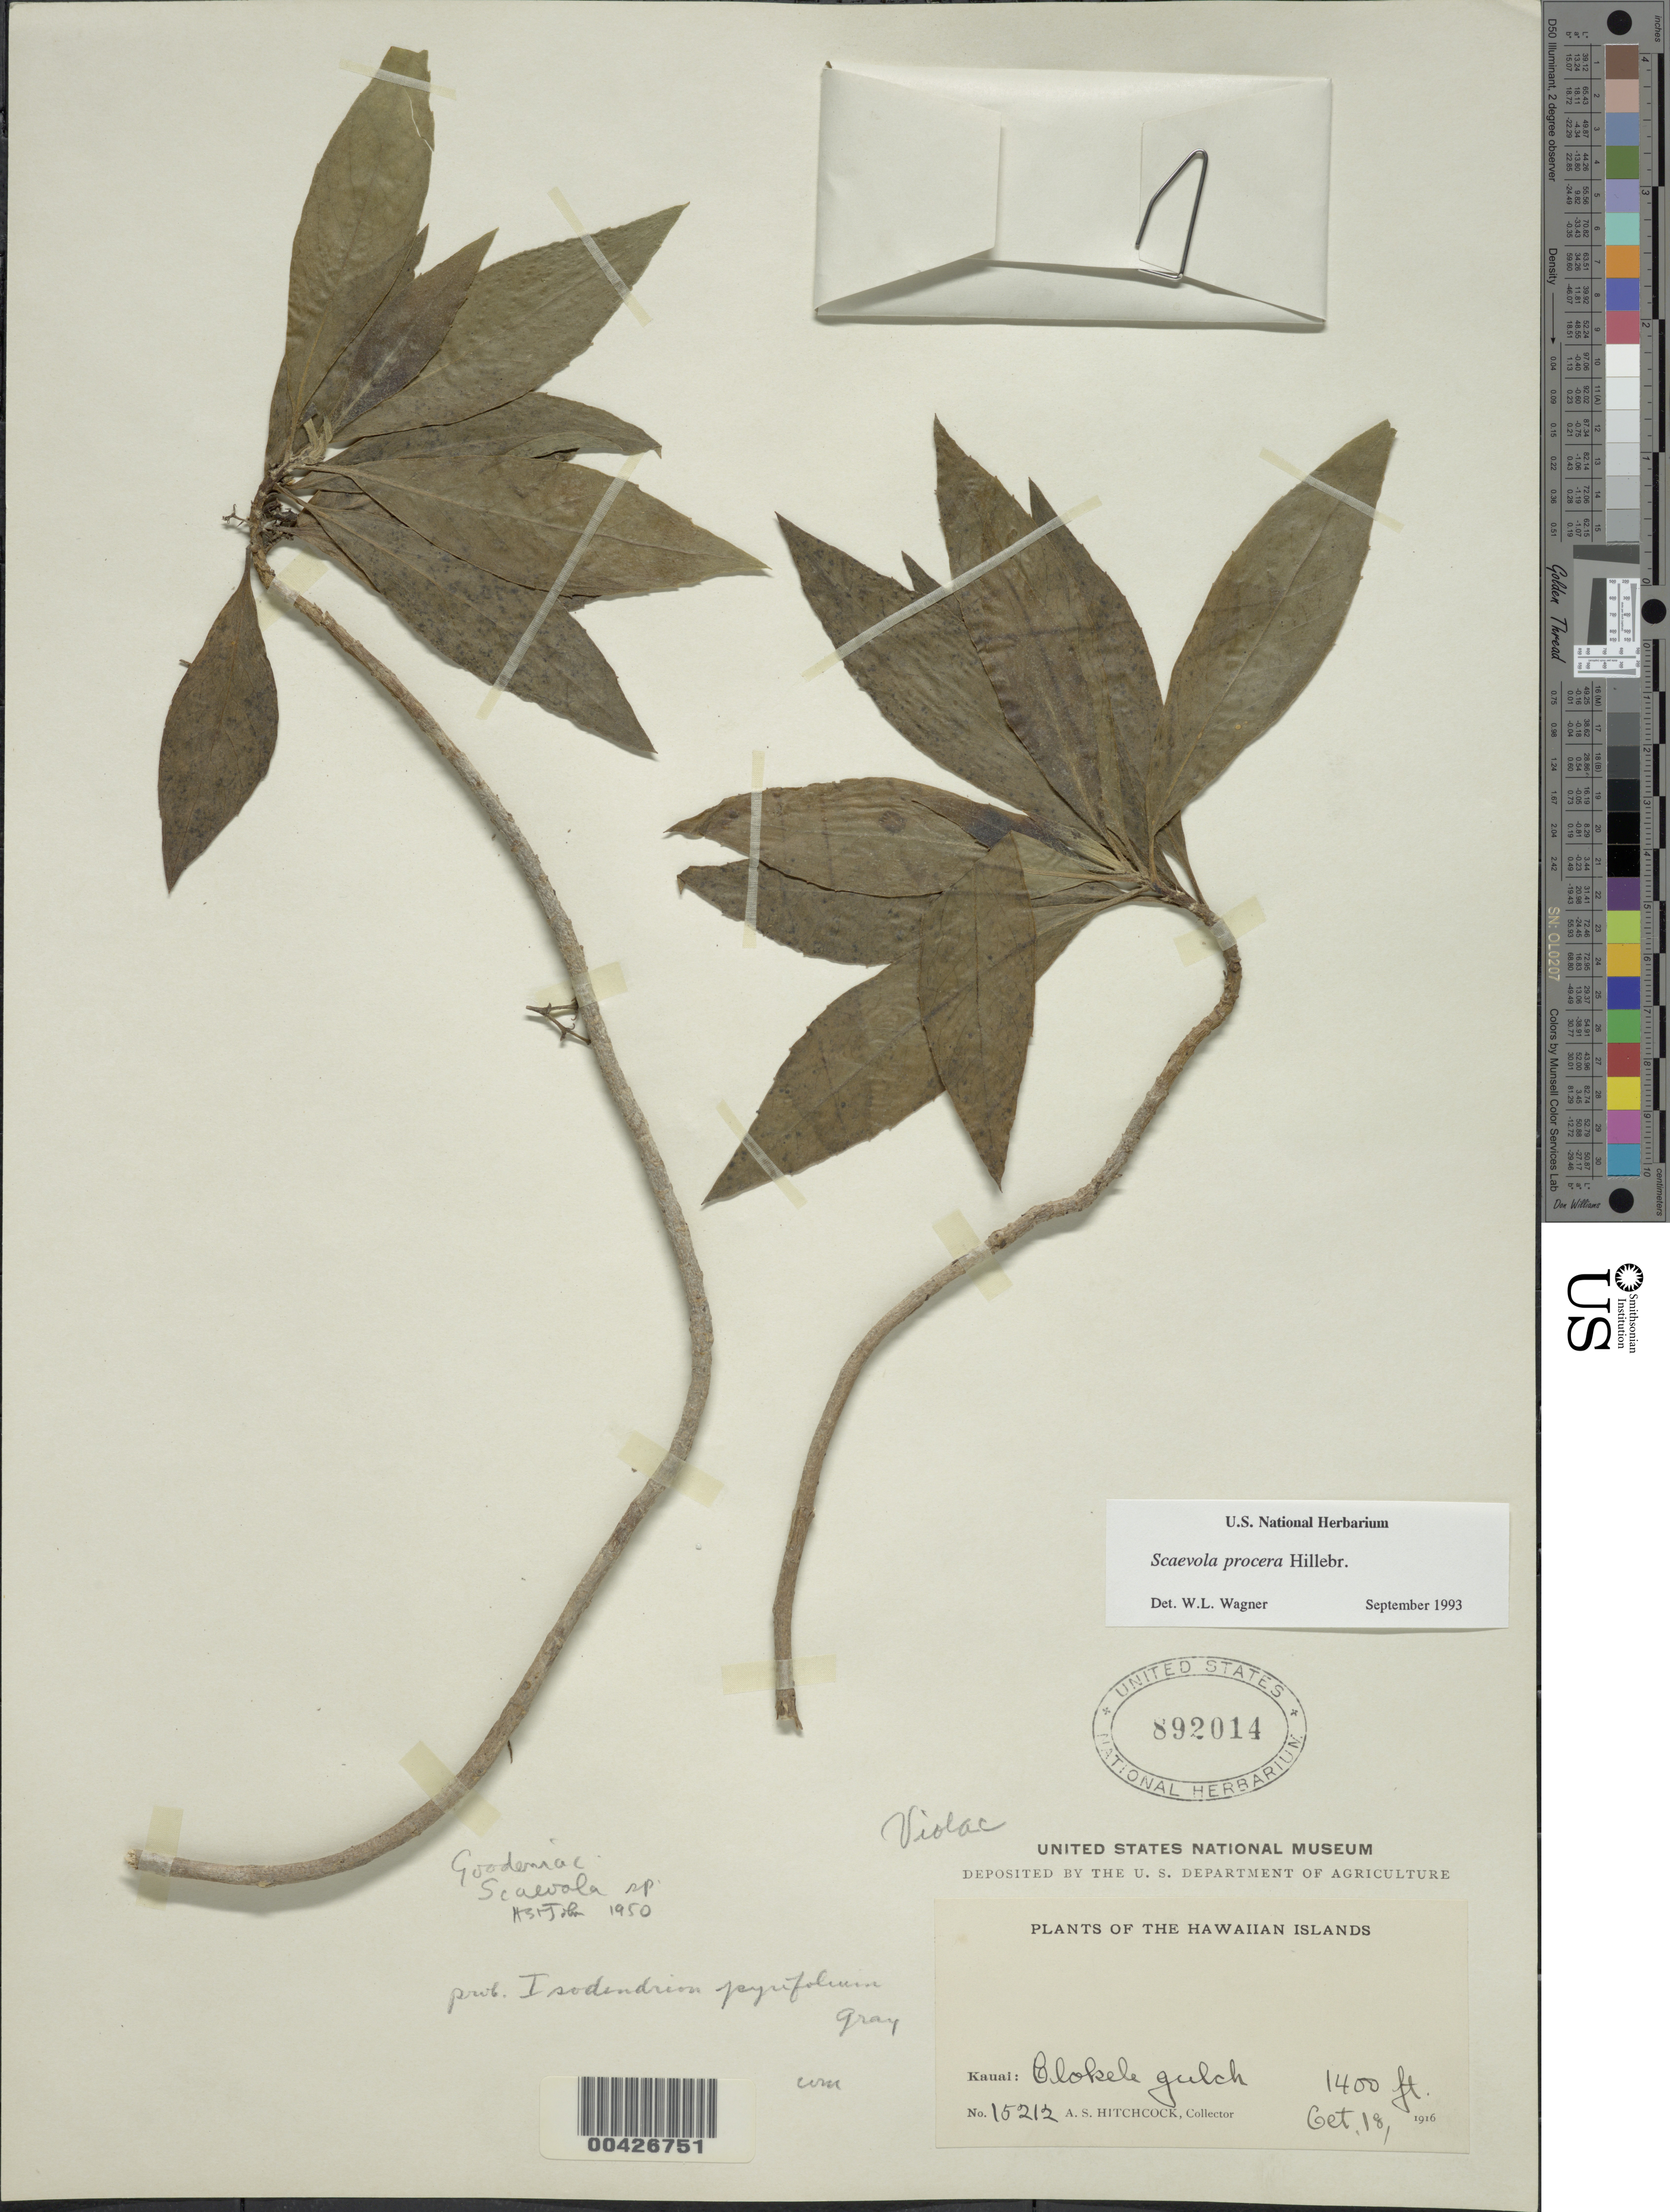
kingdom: Plantae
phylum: Tracheophyta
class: Magnoliopsida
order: Asterales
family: Goodeniaceae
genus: Scaevola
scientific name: Scaevola procera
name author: Hillebr.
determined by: Wagner, W. L., (BOT), Smithsonian Institution - National Museum of Natural History (UNITED STATES)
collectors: A. S. Hitchcock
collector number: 15212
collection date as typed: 18 Oct 1916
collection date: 1916-10-18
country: United States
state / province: Hawaii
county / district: Kauai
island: Kaua'i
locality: Olokele Gulch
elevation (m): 427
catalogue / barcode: US 892014